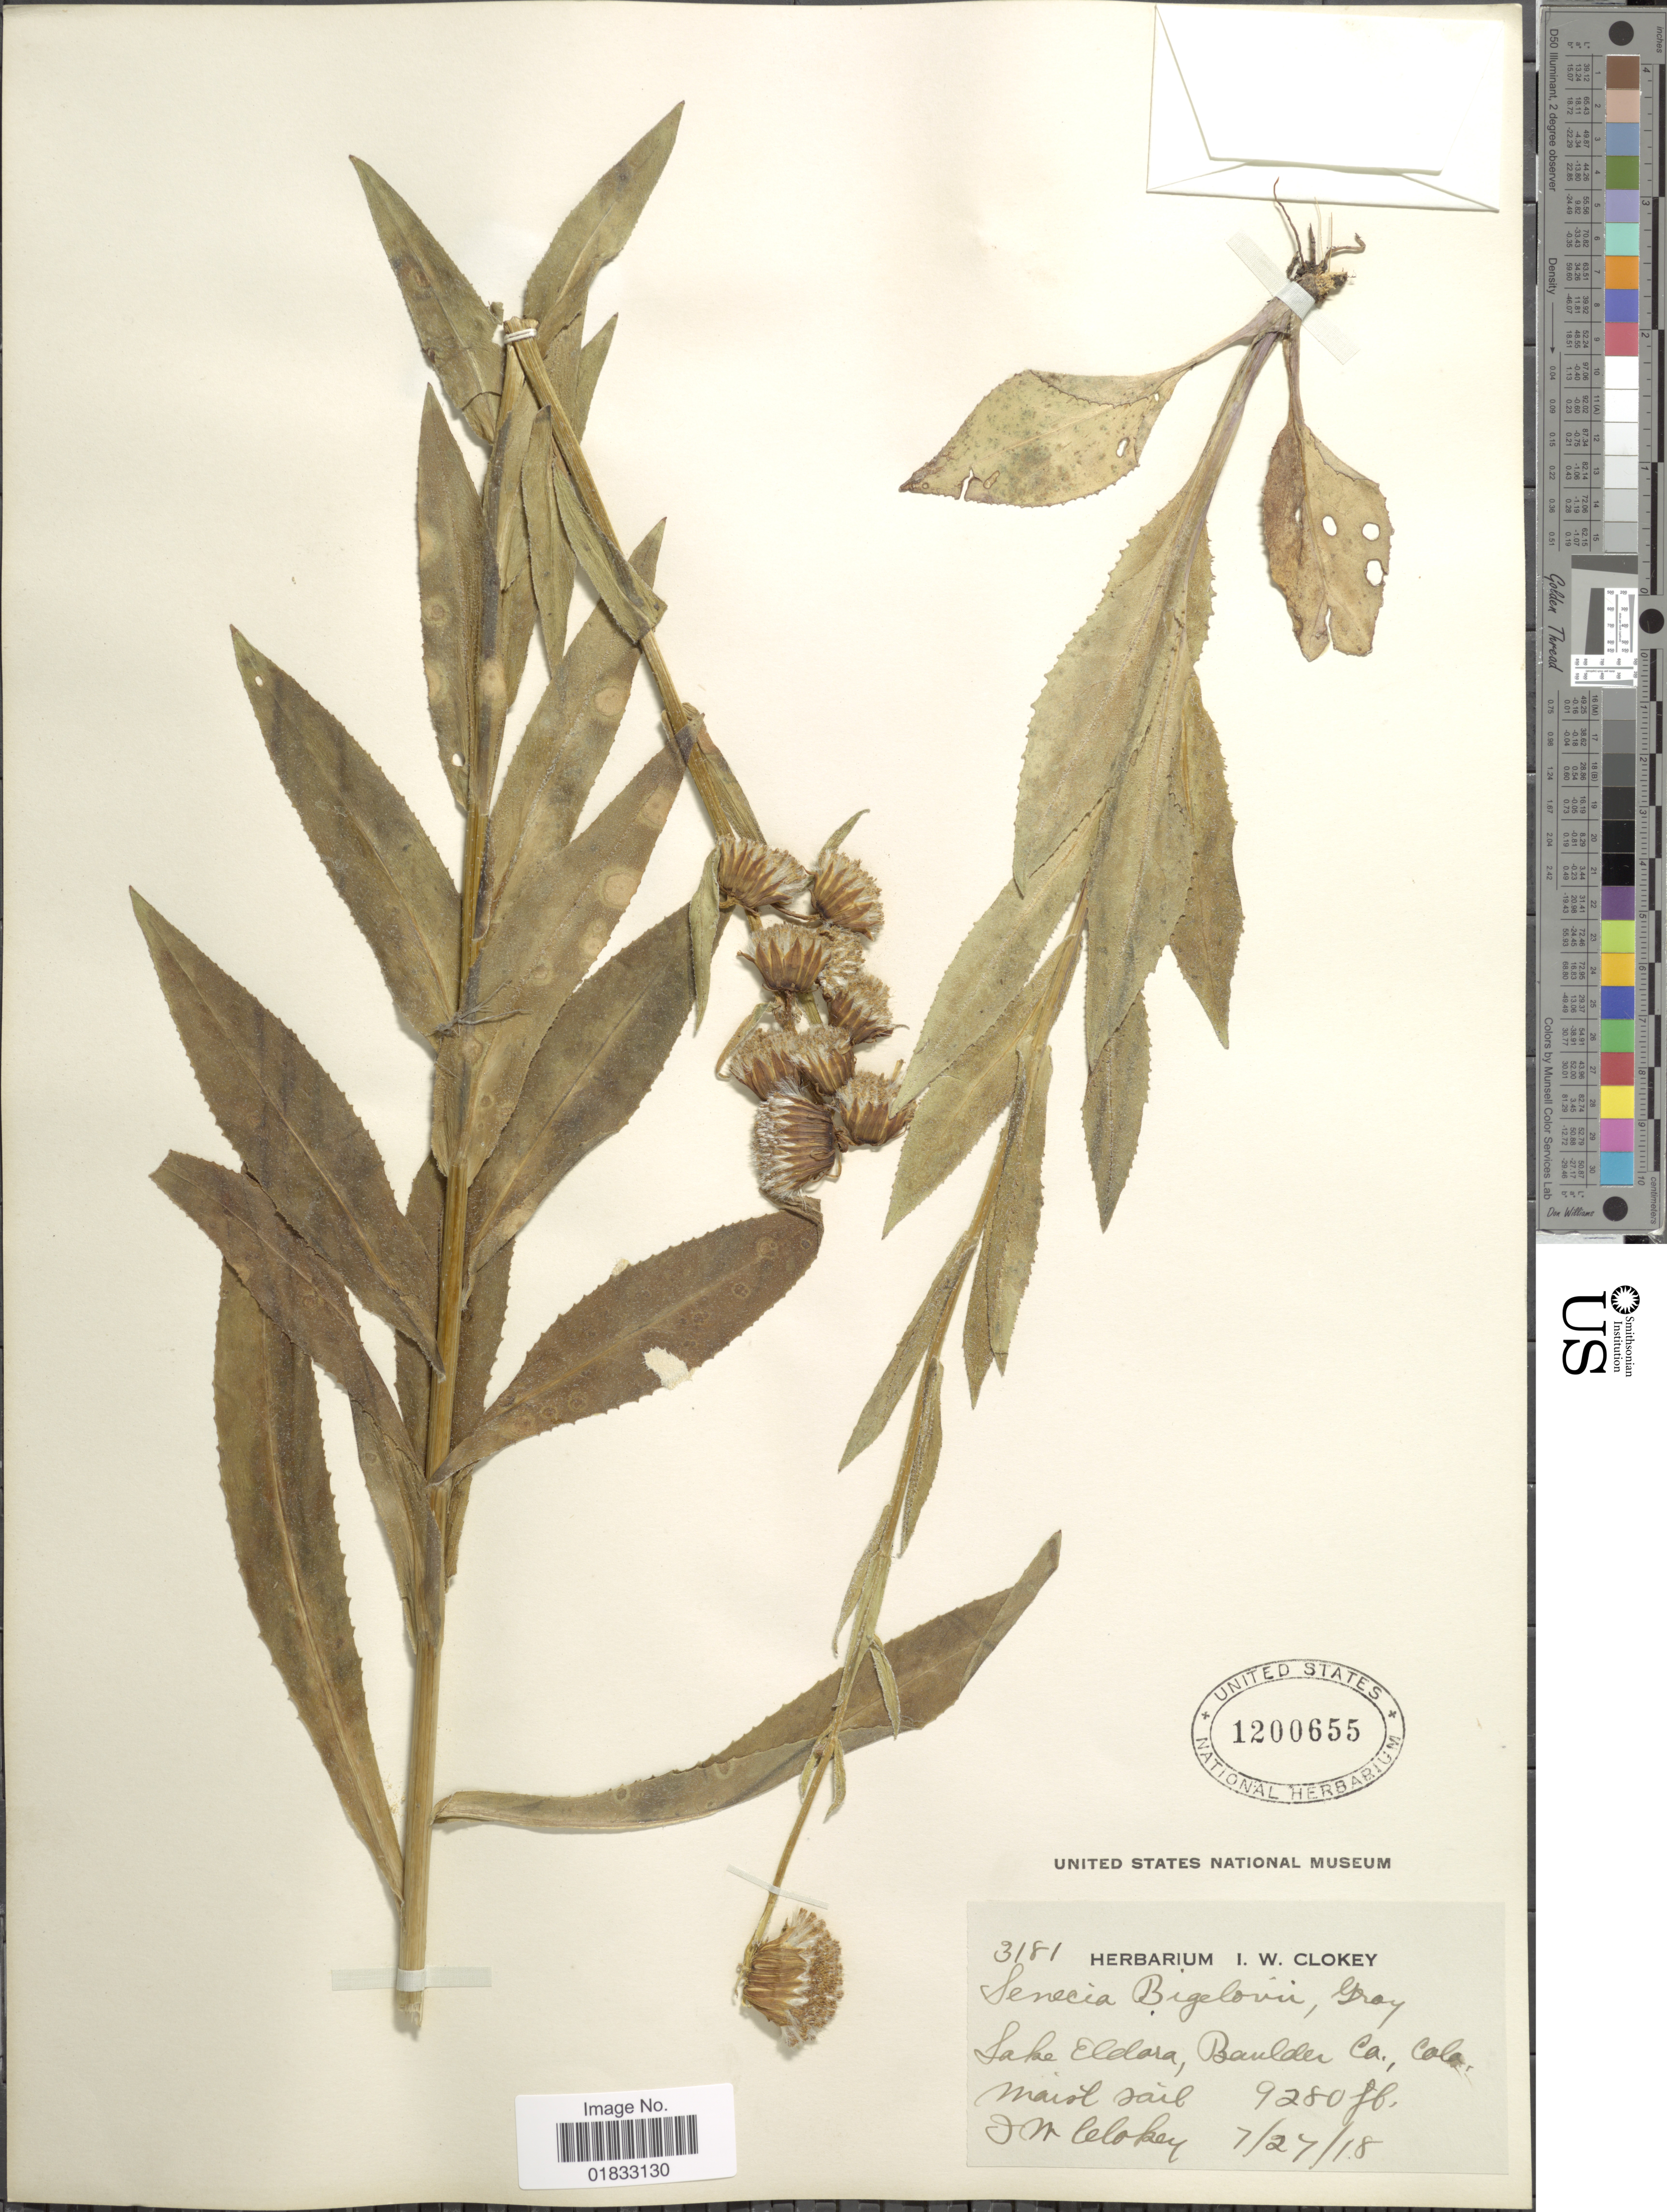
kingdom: Plantae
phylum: Tracheophyta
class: Magnoliopsida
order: Asterales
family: Asteraceae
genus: Senecio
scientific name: Senecio bigelovii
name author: A. Gray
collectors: J. Clokey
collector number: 3181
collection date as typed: Transcribed d/m/y: 27/7/18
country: United States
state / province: Colorado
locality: Lake Eldora, Boulder Co.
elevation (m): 2829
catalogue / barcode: US 1200655